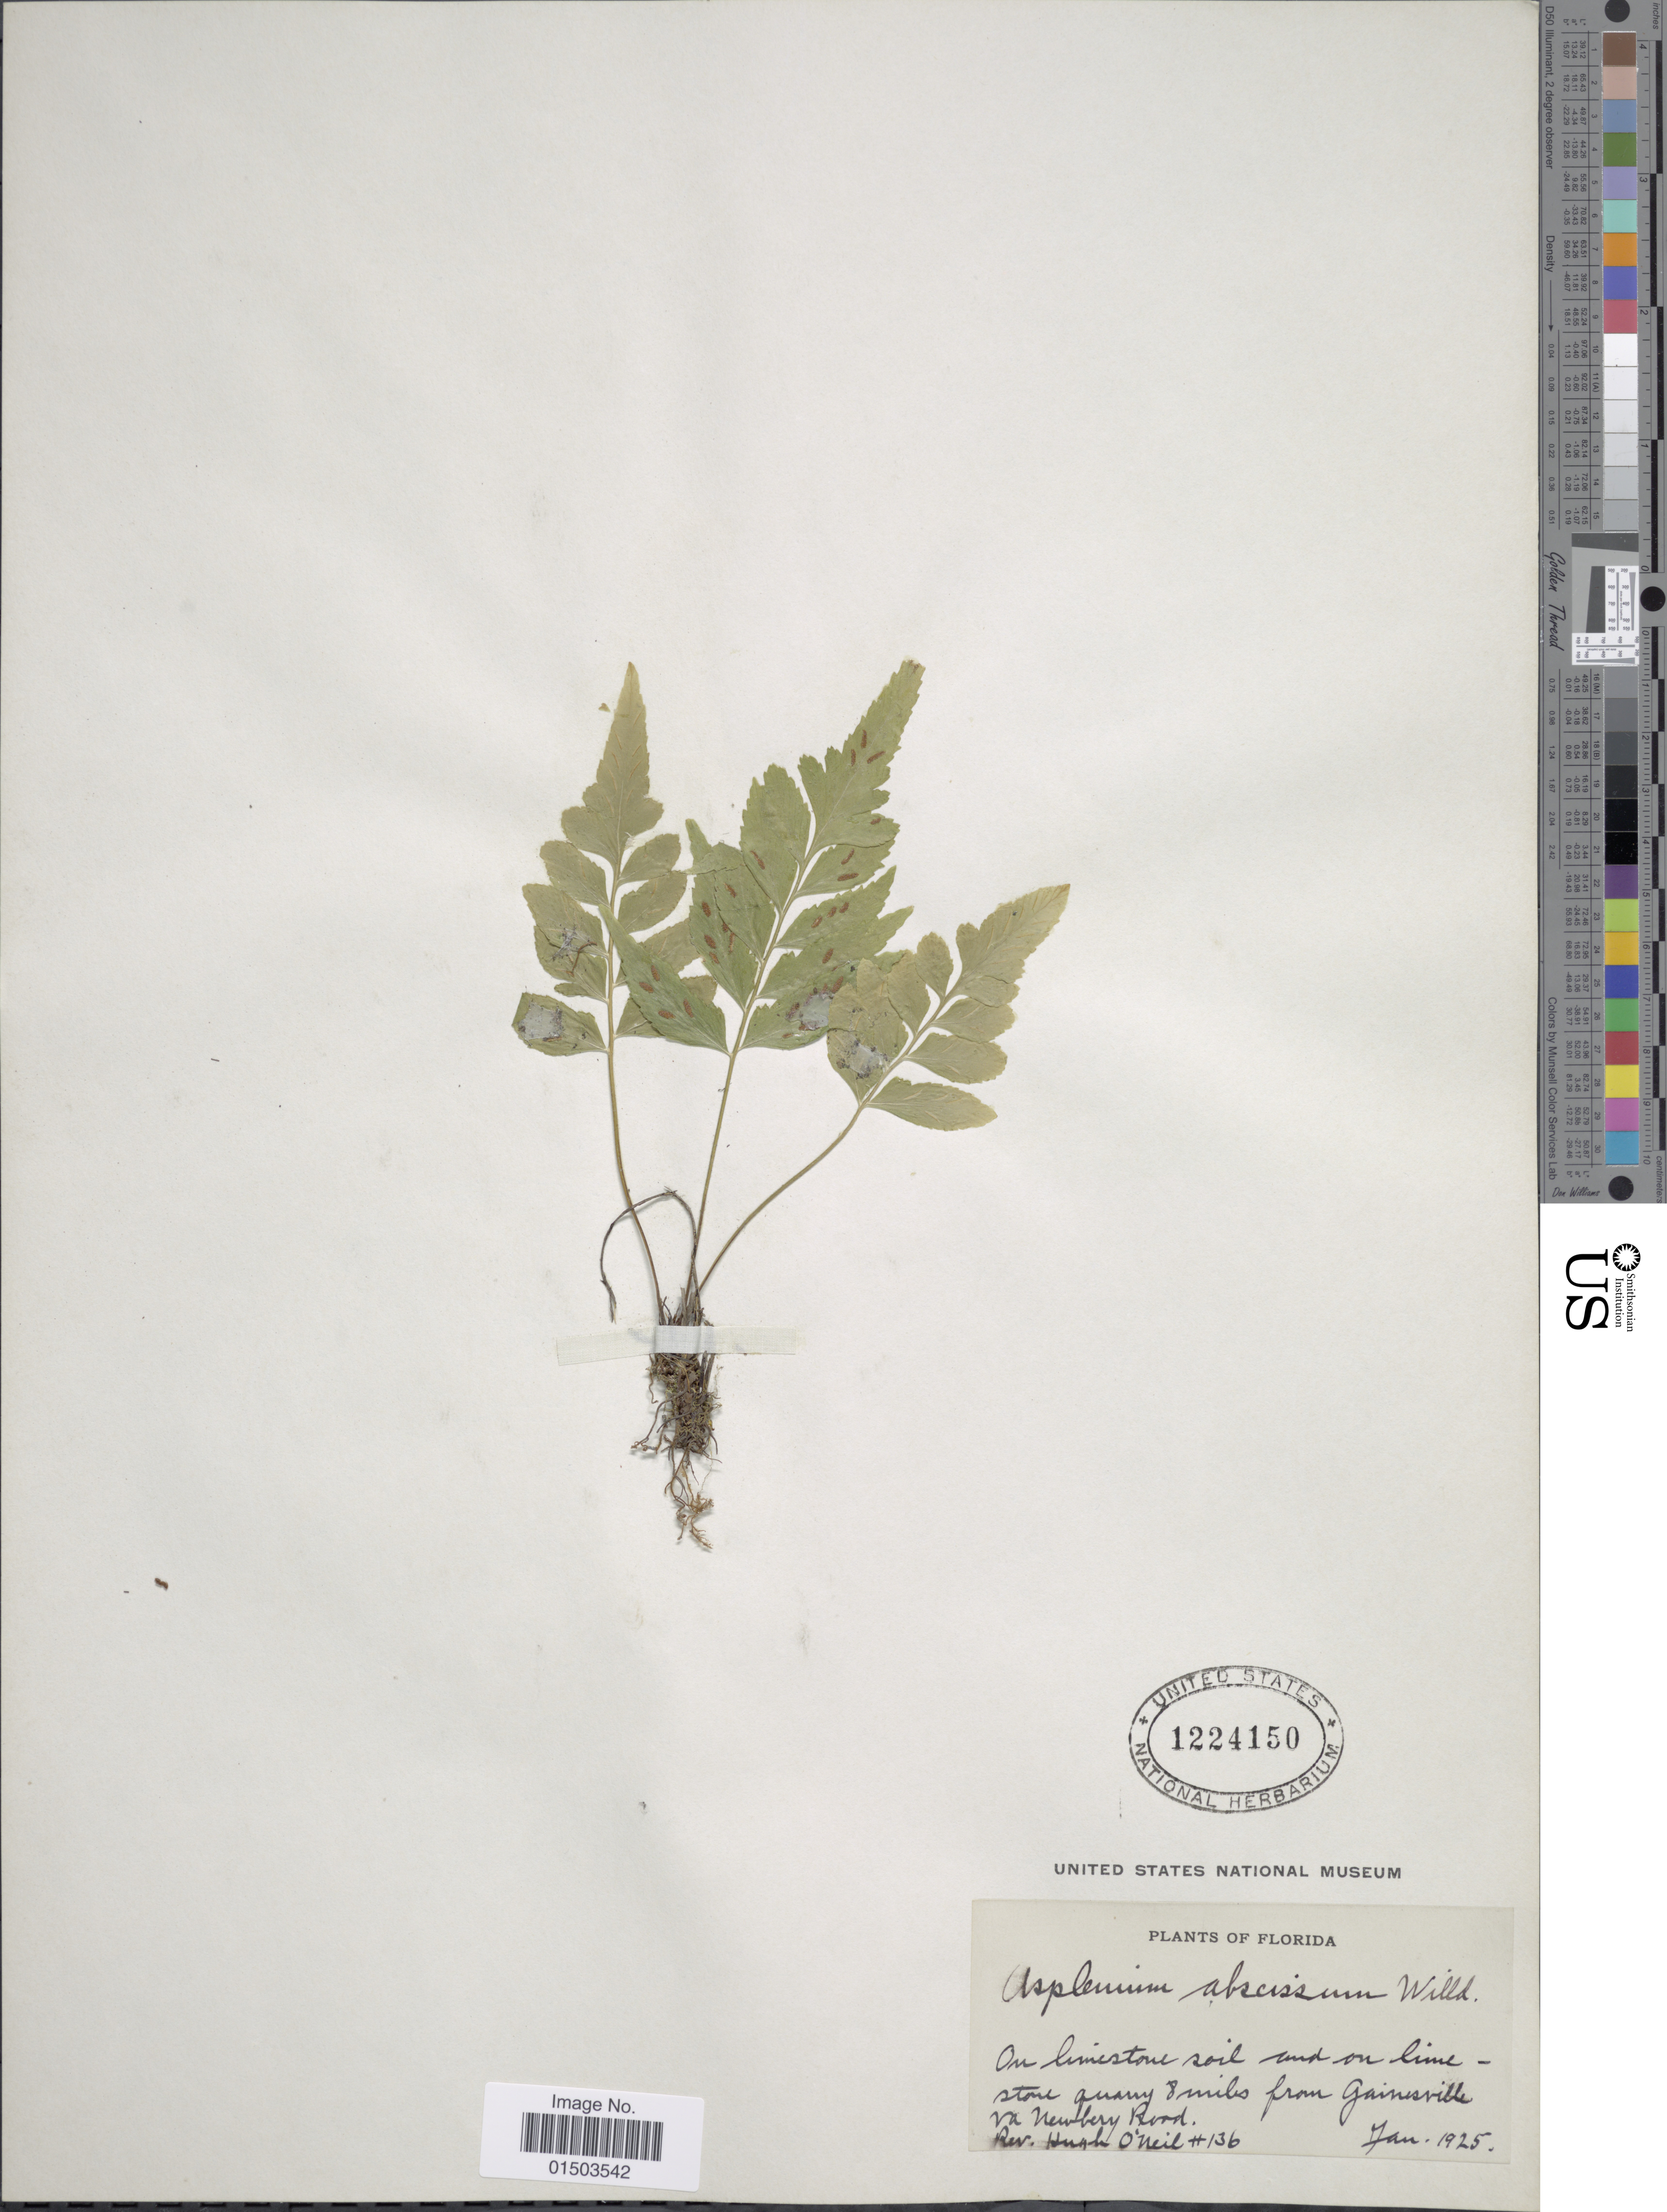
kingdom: Plantae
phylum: Tracheophyta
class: Polypodiopsida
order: Polypodiales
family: Aspleniaceae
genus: Asplenium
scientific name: Asplenium abscissum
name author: Willd.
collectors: H. O'neil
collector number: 136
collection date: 1925-01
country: United States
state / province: Florida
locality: Florida, Limestone qaurry 8 miles from Gainesville va, Newberry Road.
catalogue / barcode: US 1224150